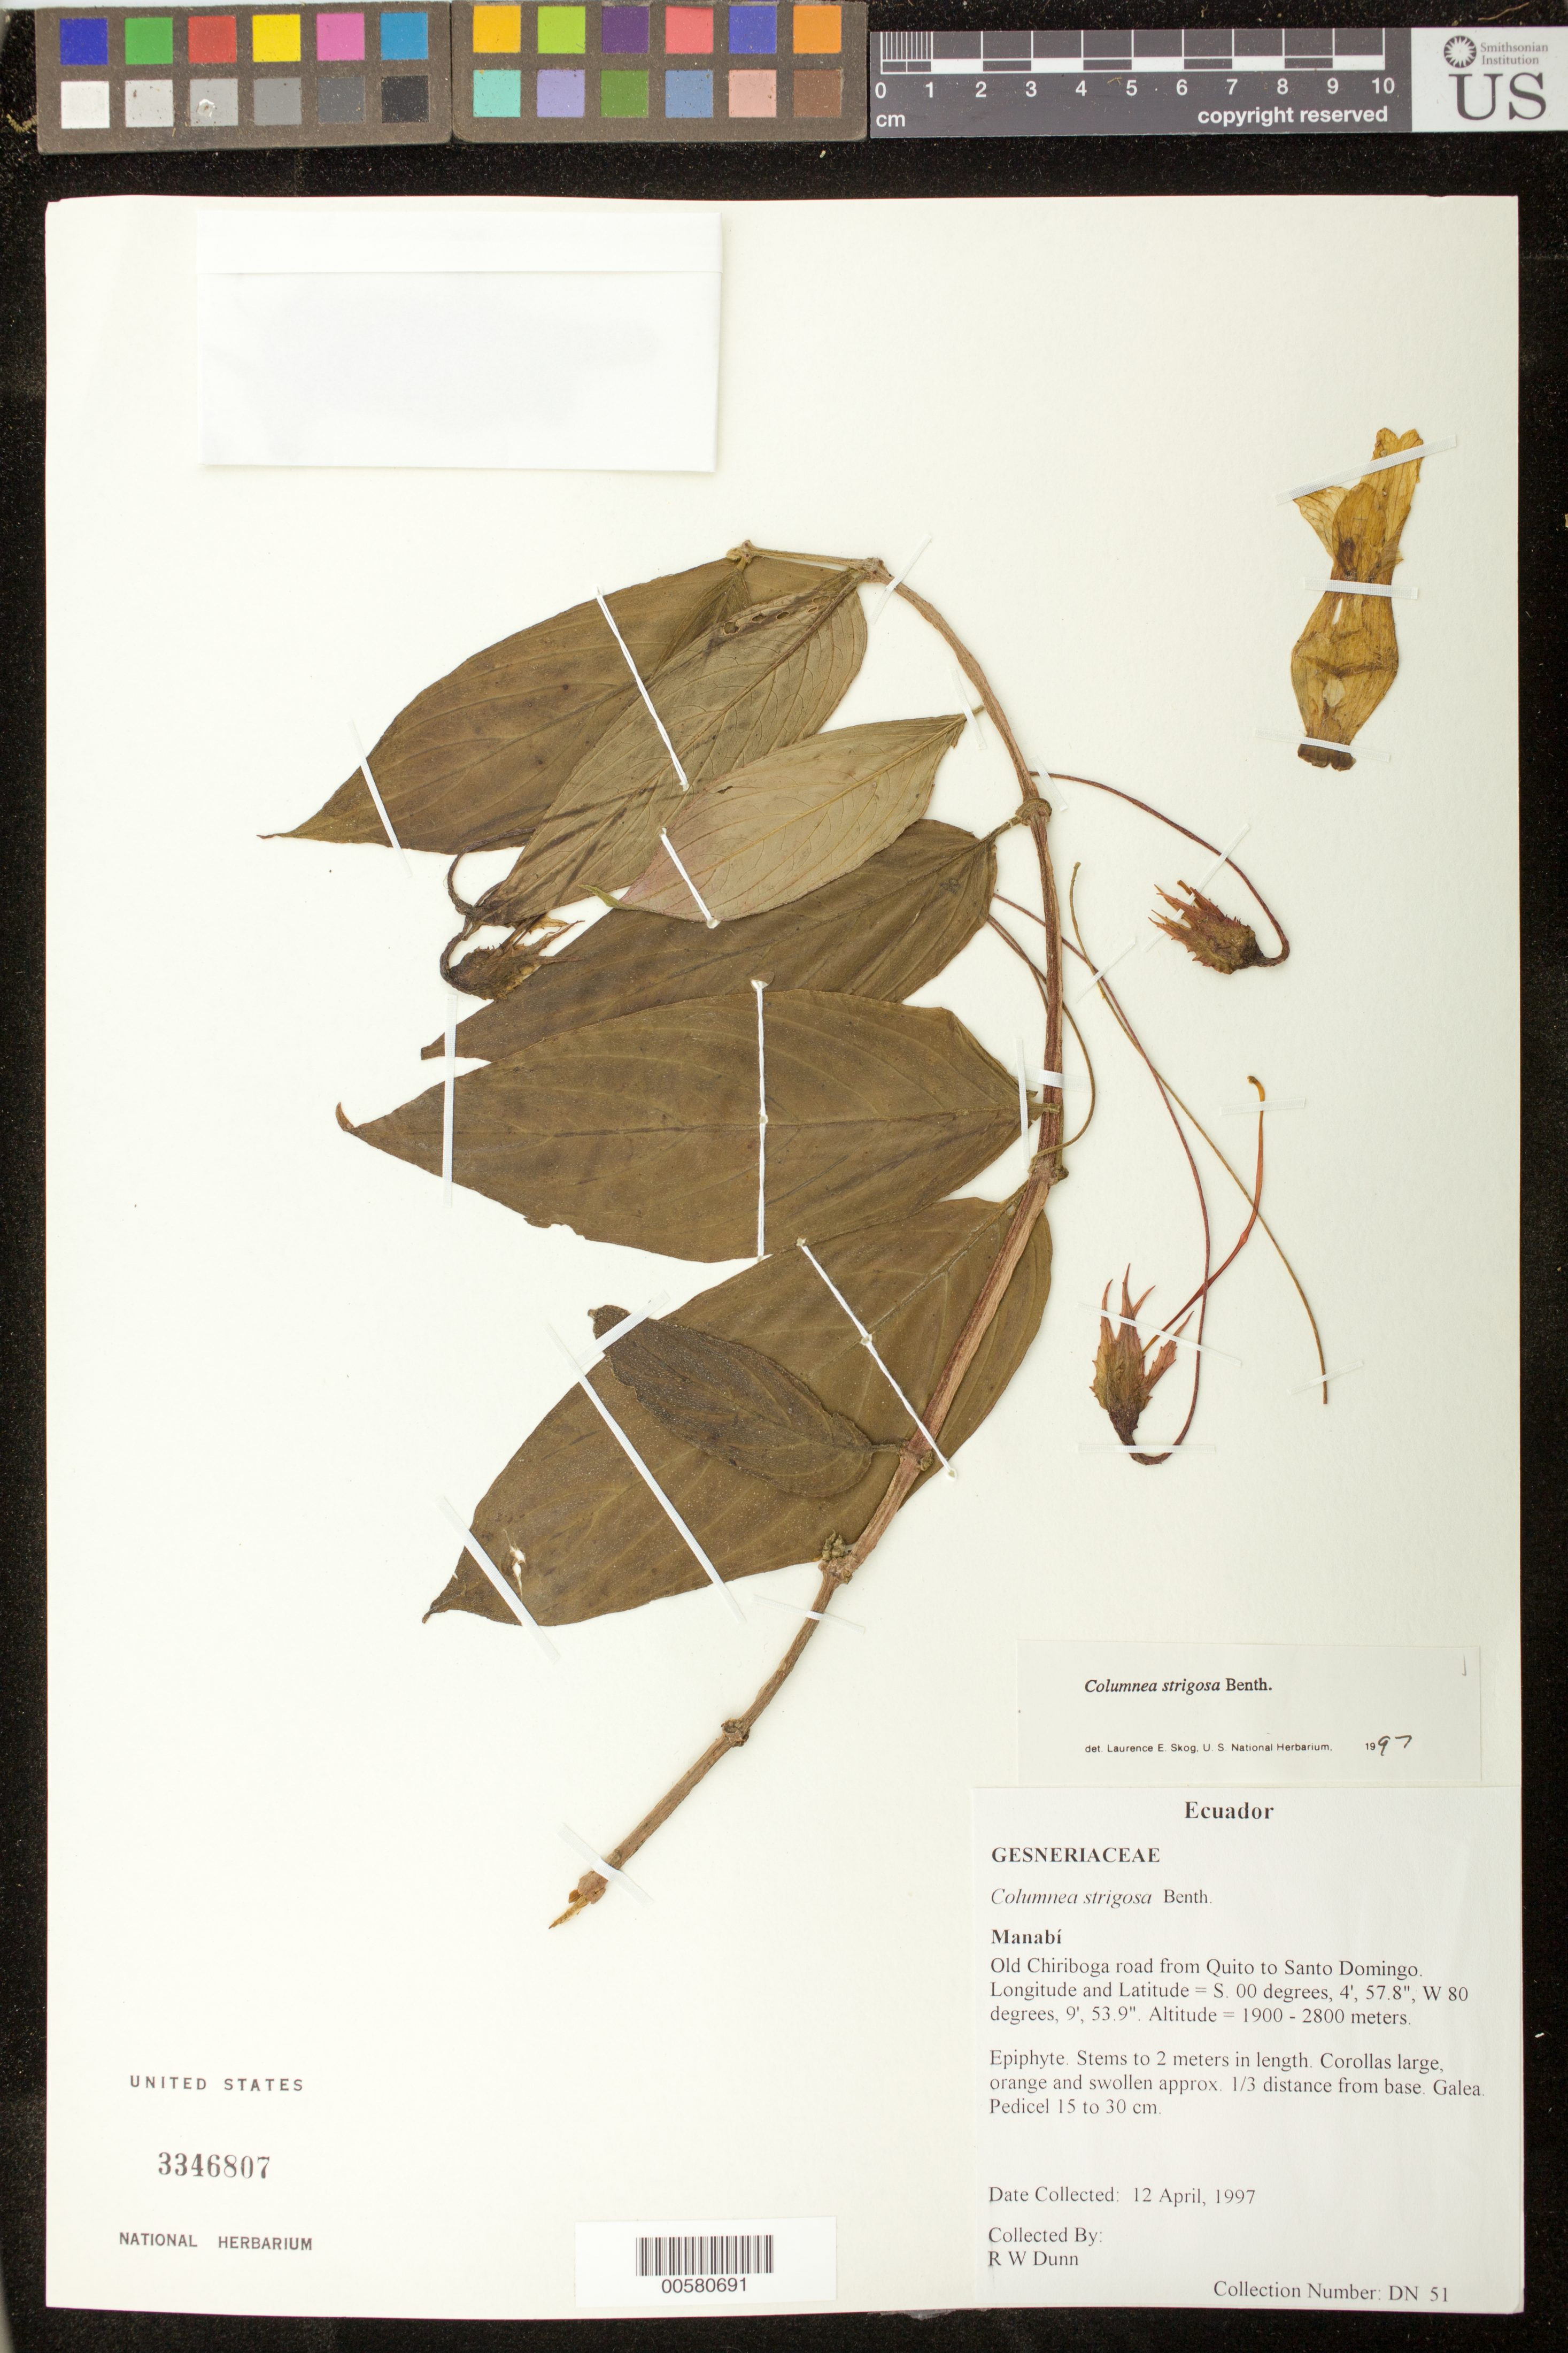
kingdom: Plantae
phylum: Tracheophyta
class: Magnoliopsida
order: Lamiales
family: Gesneriaceae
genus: Columnea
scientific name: Columnea strigosa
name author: Benth.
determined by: Skog, Laurence E.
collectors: R. Dunn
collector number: DN 51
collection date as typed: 12 Apr 1997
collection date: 1997-04-12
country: Ecuador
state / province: Pichincha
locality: Old Chiriboga road from Quito to Santo Domingo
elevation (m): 1900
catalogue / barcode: US 3346807